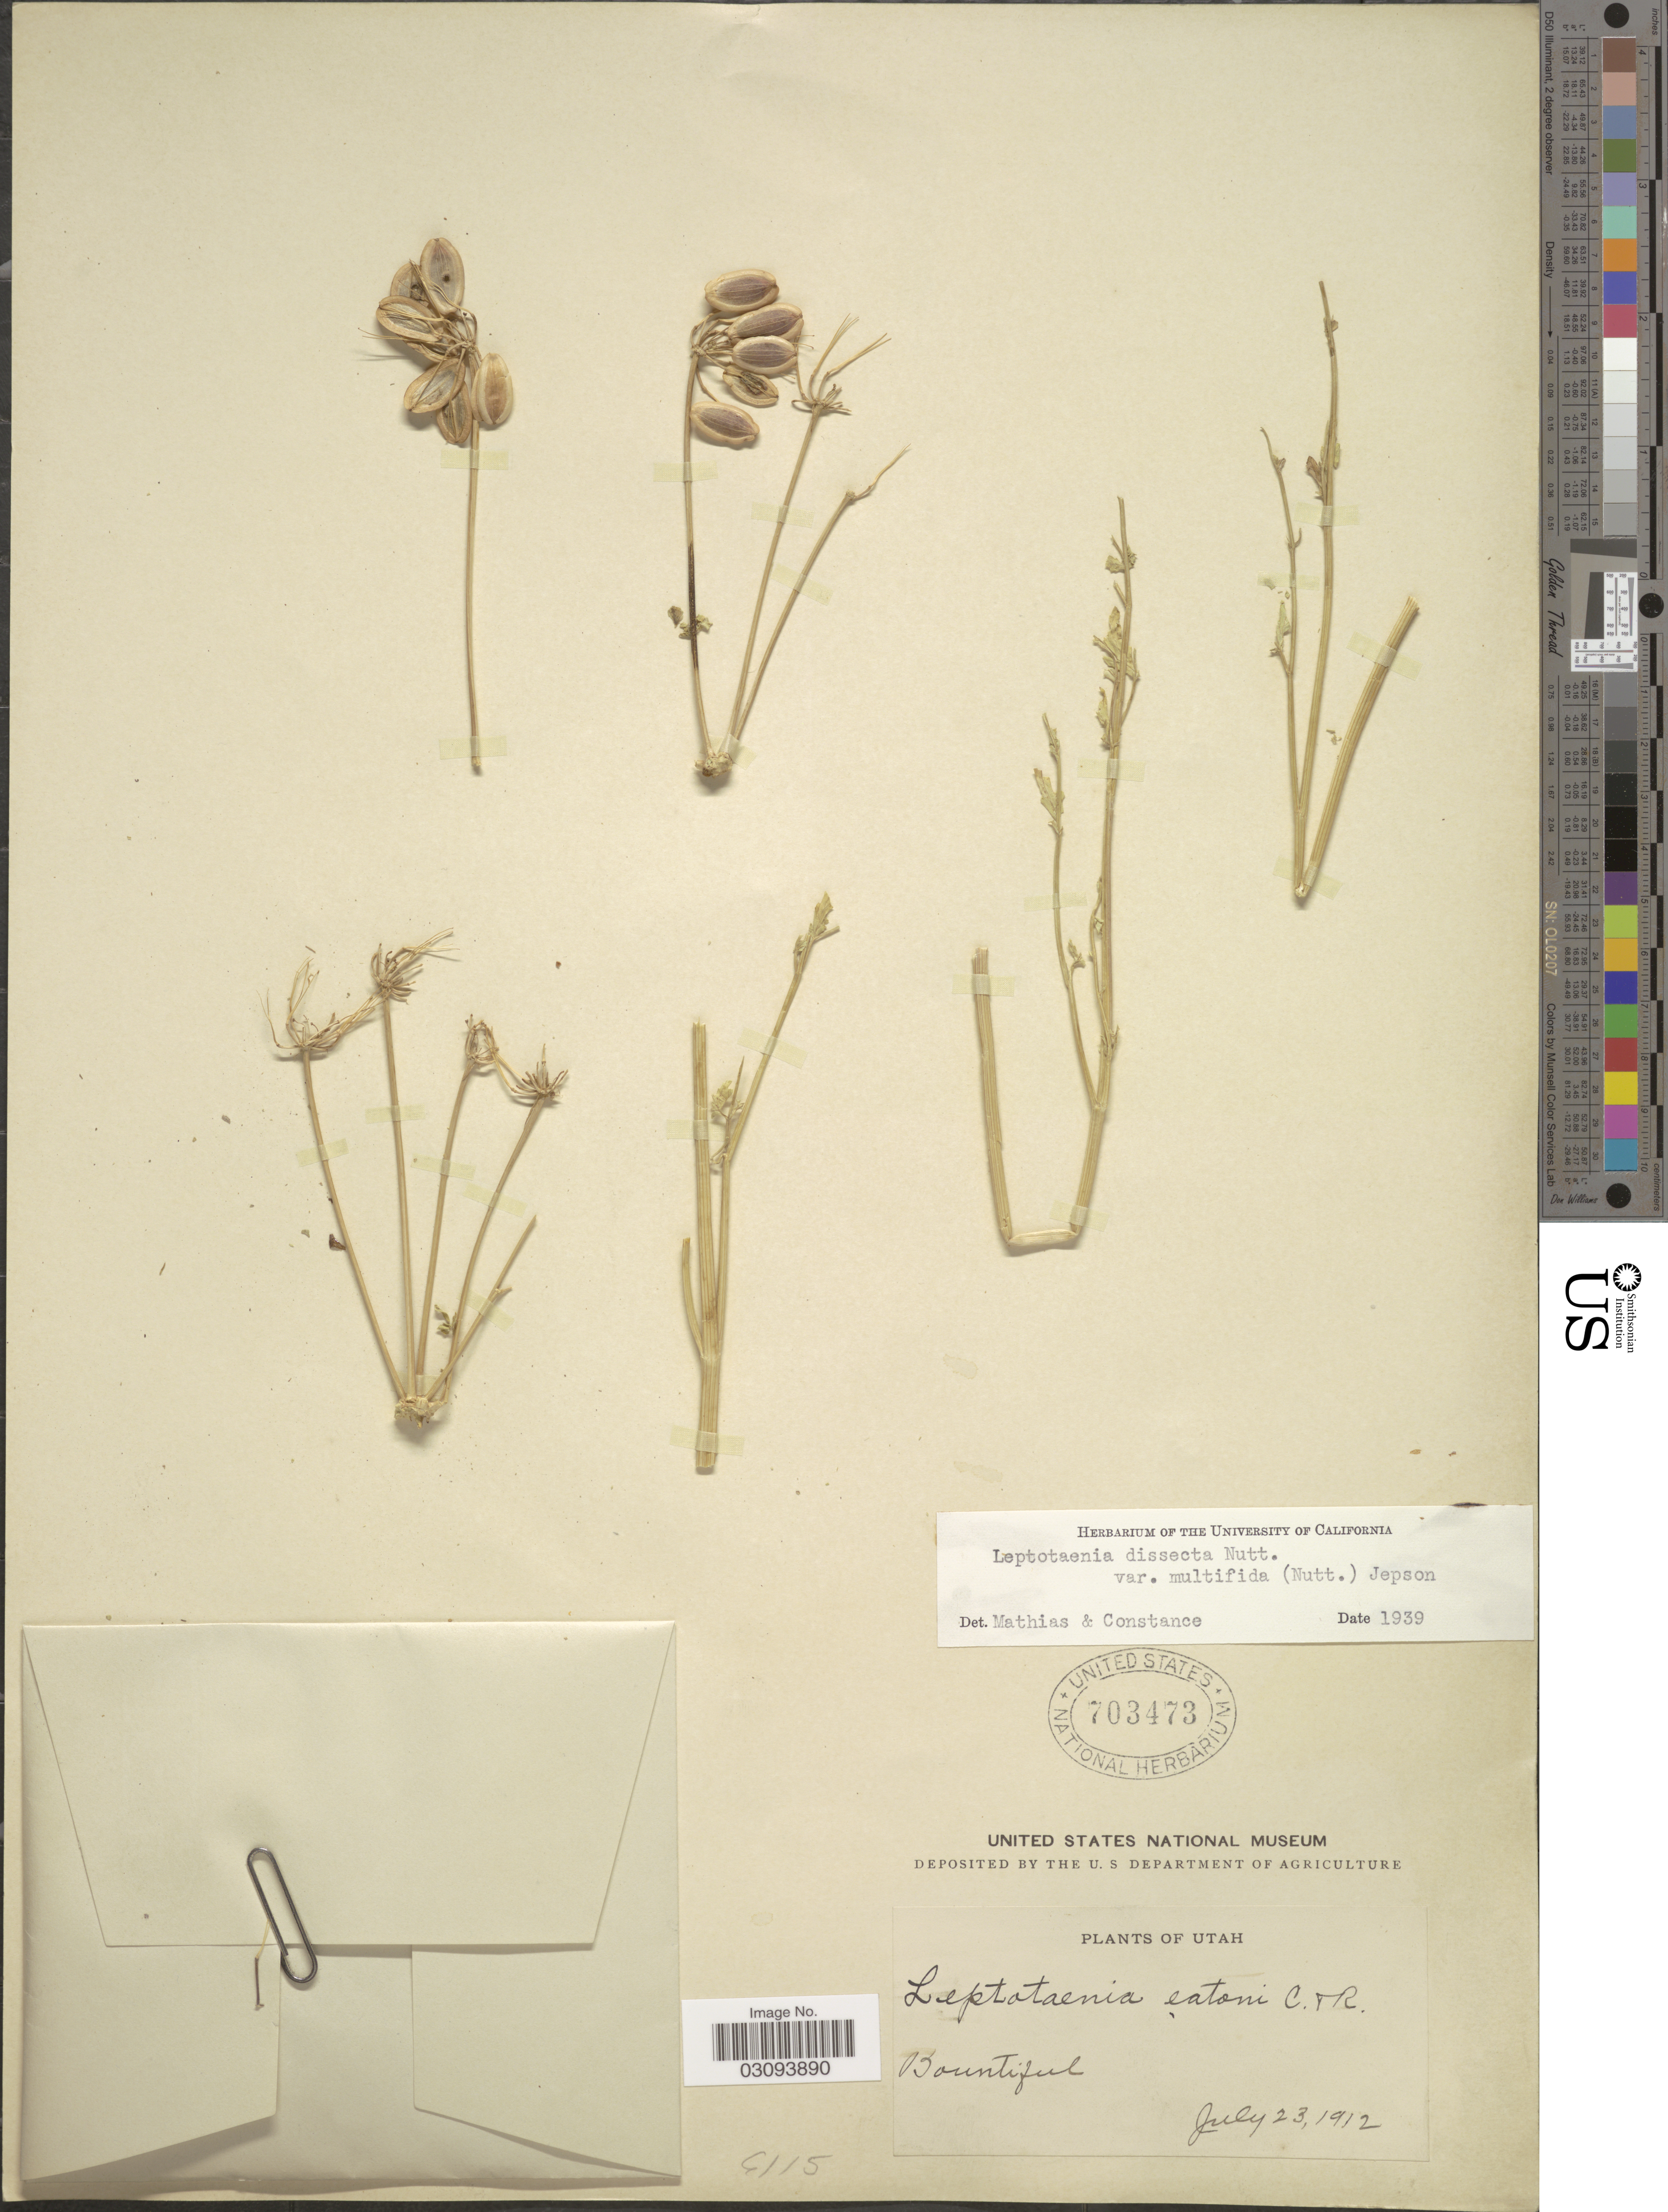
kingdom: Plantae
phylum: Tracheophyta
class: Magnoliopsida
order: Apiales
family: Apiaceae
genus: Lomatium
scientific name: Lomatium dissectum var. multifidum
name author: (Nutt.) Mathias & Constance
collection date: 1912-07-23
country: United States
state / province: Utah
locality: Bountiful.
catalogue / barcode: US 703473